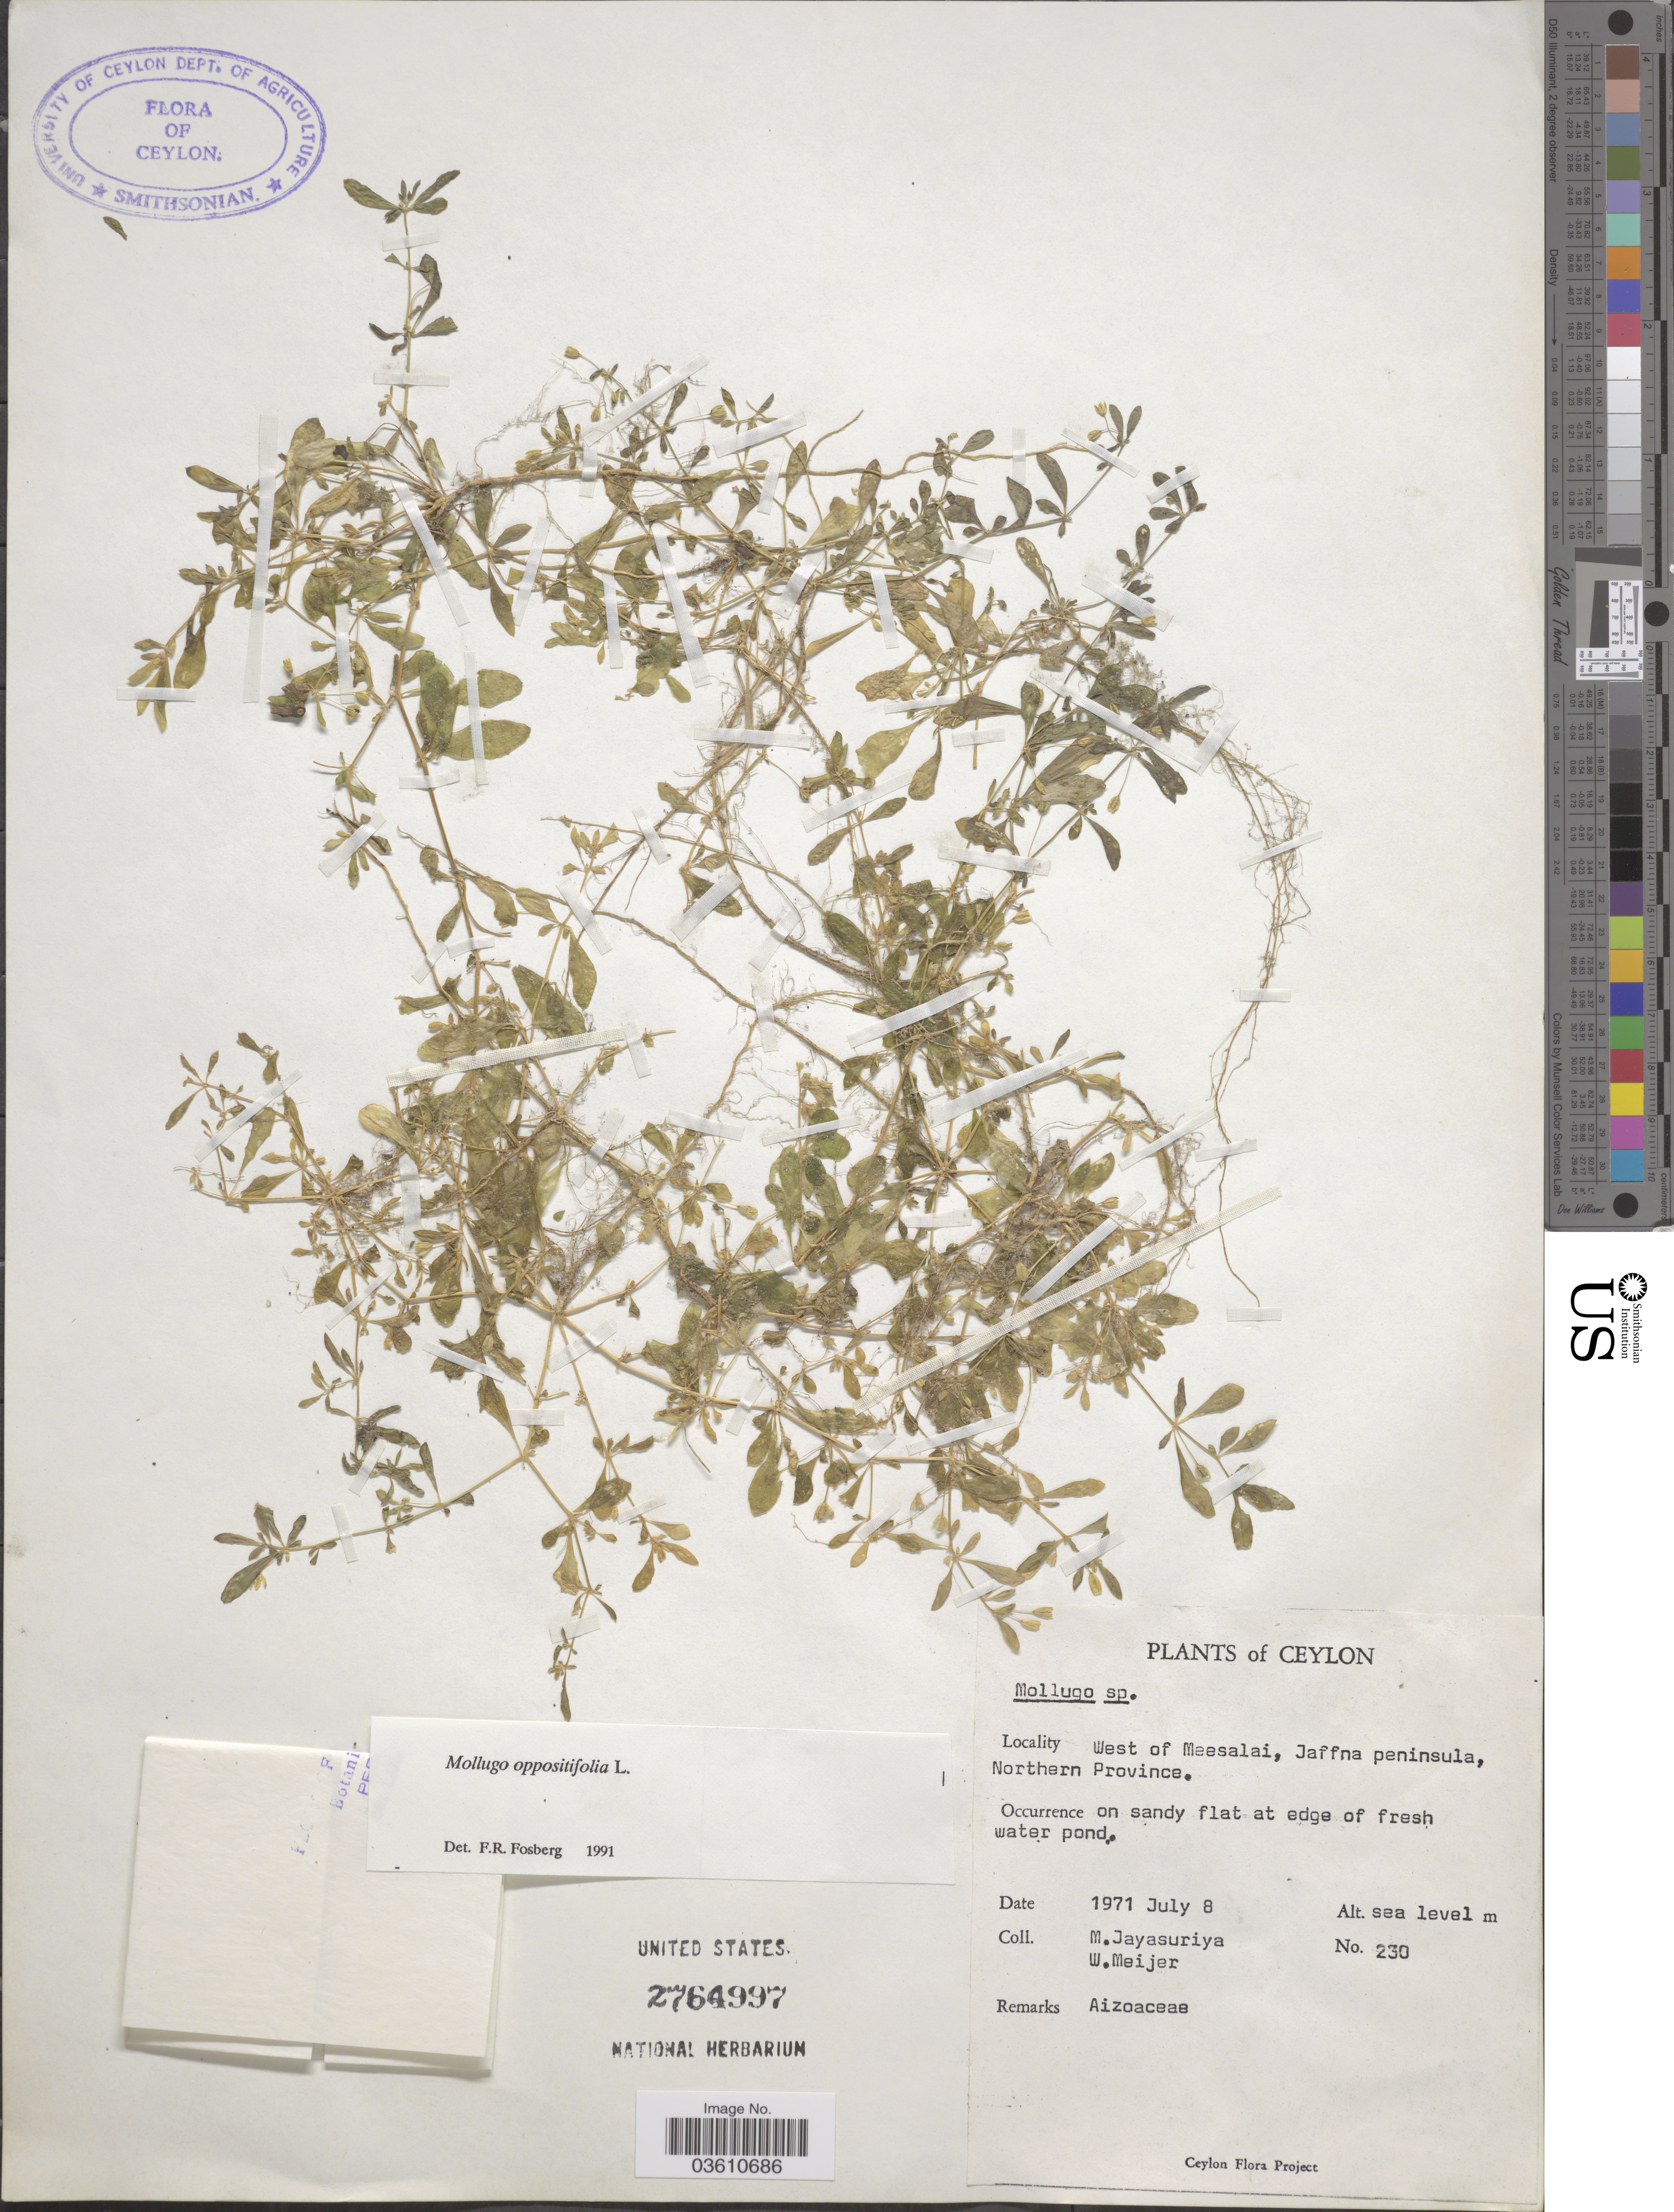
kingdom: Plantae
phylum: Tracheophyta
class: Magnoliopsida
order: Caryophyllales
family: Molluginaceae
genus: Glinus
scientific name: Glinus oppositifolius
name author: (L.) Aug. DC.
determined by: Strong, Mark T., (BOT), Smithsonian Institution - National Museum of Natural History (UNITED STATES)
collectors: M. Jayasuriya & W. Meijer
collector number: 230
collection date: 1971-07-08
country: Sri Lanka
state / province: Northern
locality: Ceylon. West of Meesalai, Jaffna peninsula.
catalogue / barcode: US 2764997